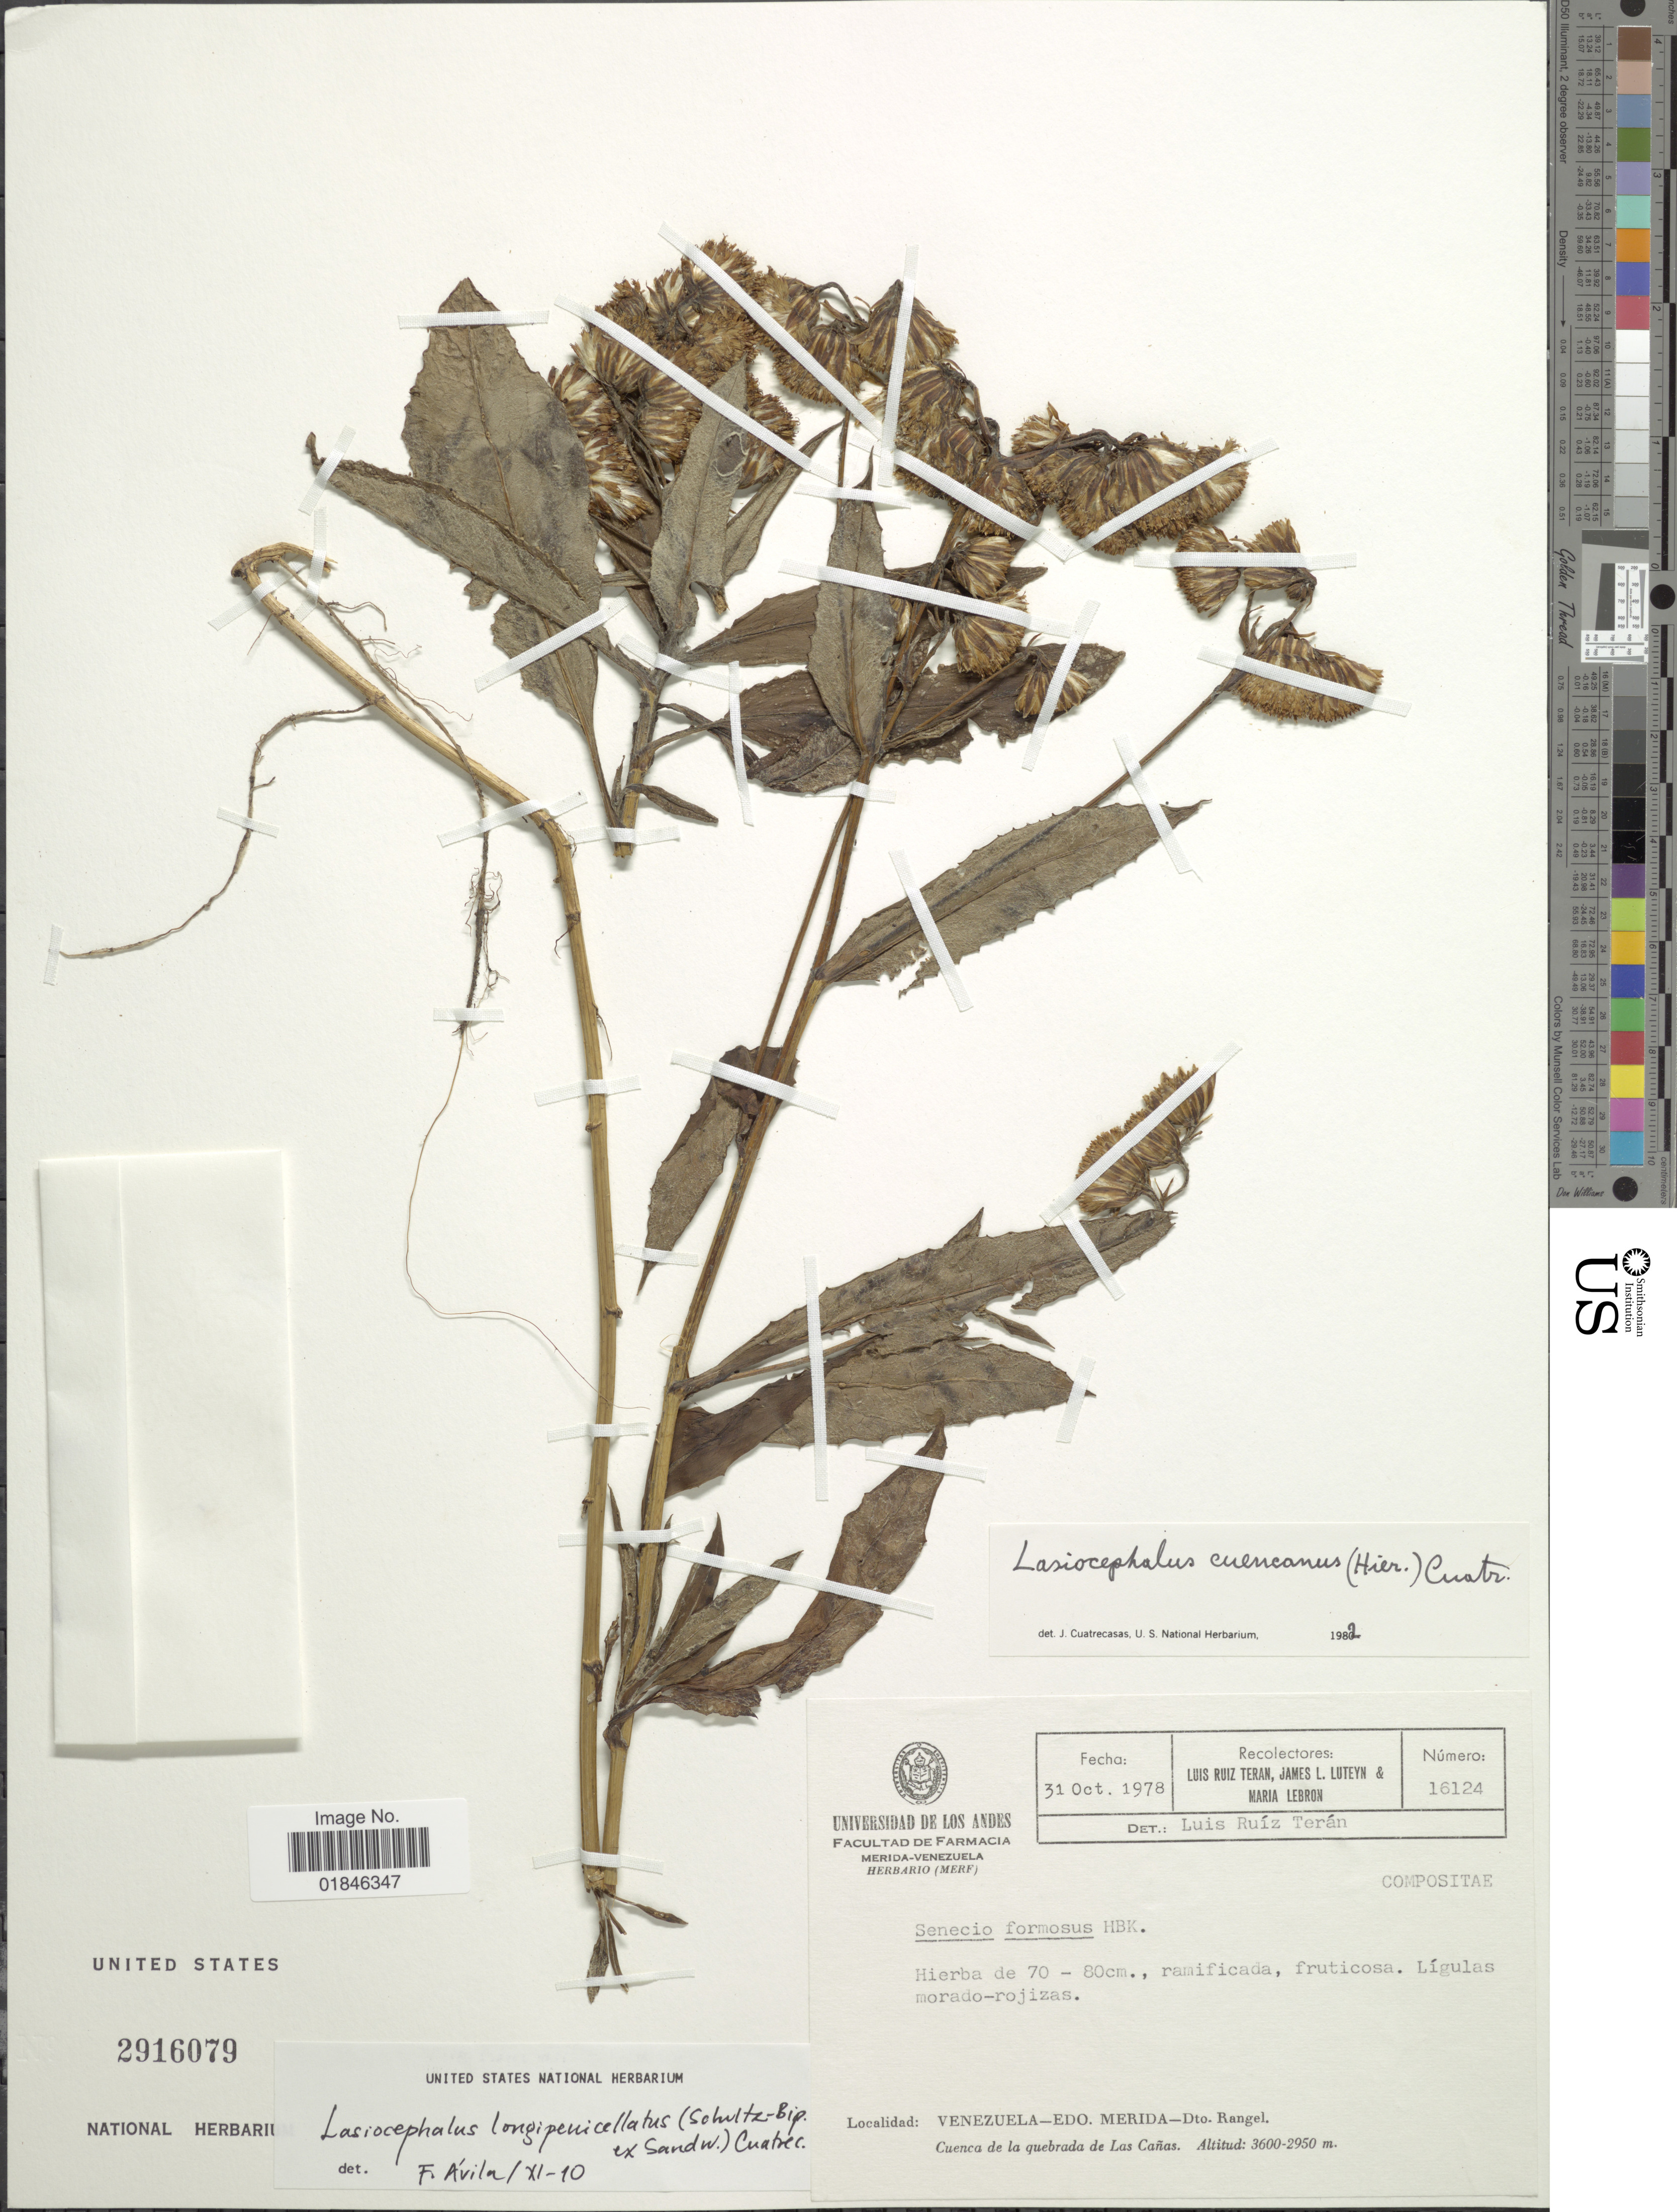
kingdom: Plantae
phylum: Tracheophyta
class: Magnoliopsida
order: Asterales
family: Asteraceae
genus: Senecio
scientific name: Senecio cuencanus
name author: Hieron.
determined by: Salomon, Luciana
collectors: L. E. Ruíz-Terán, J. L. Luteyn & M. Lebron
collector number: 16124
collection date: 1978-10-31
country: Venezuela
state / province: Mérida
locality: Venezuela- Edo. Merida - Dto. Rangel.Cuenca de la quebrada de Las Canas.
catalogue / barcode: US 2916079